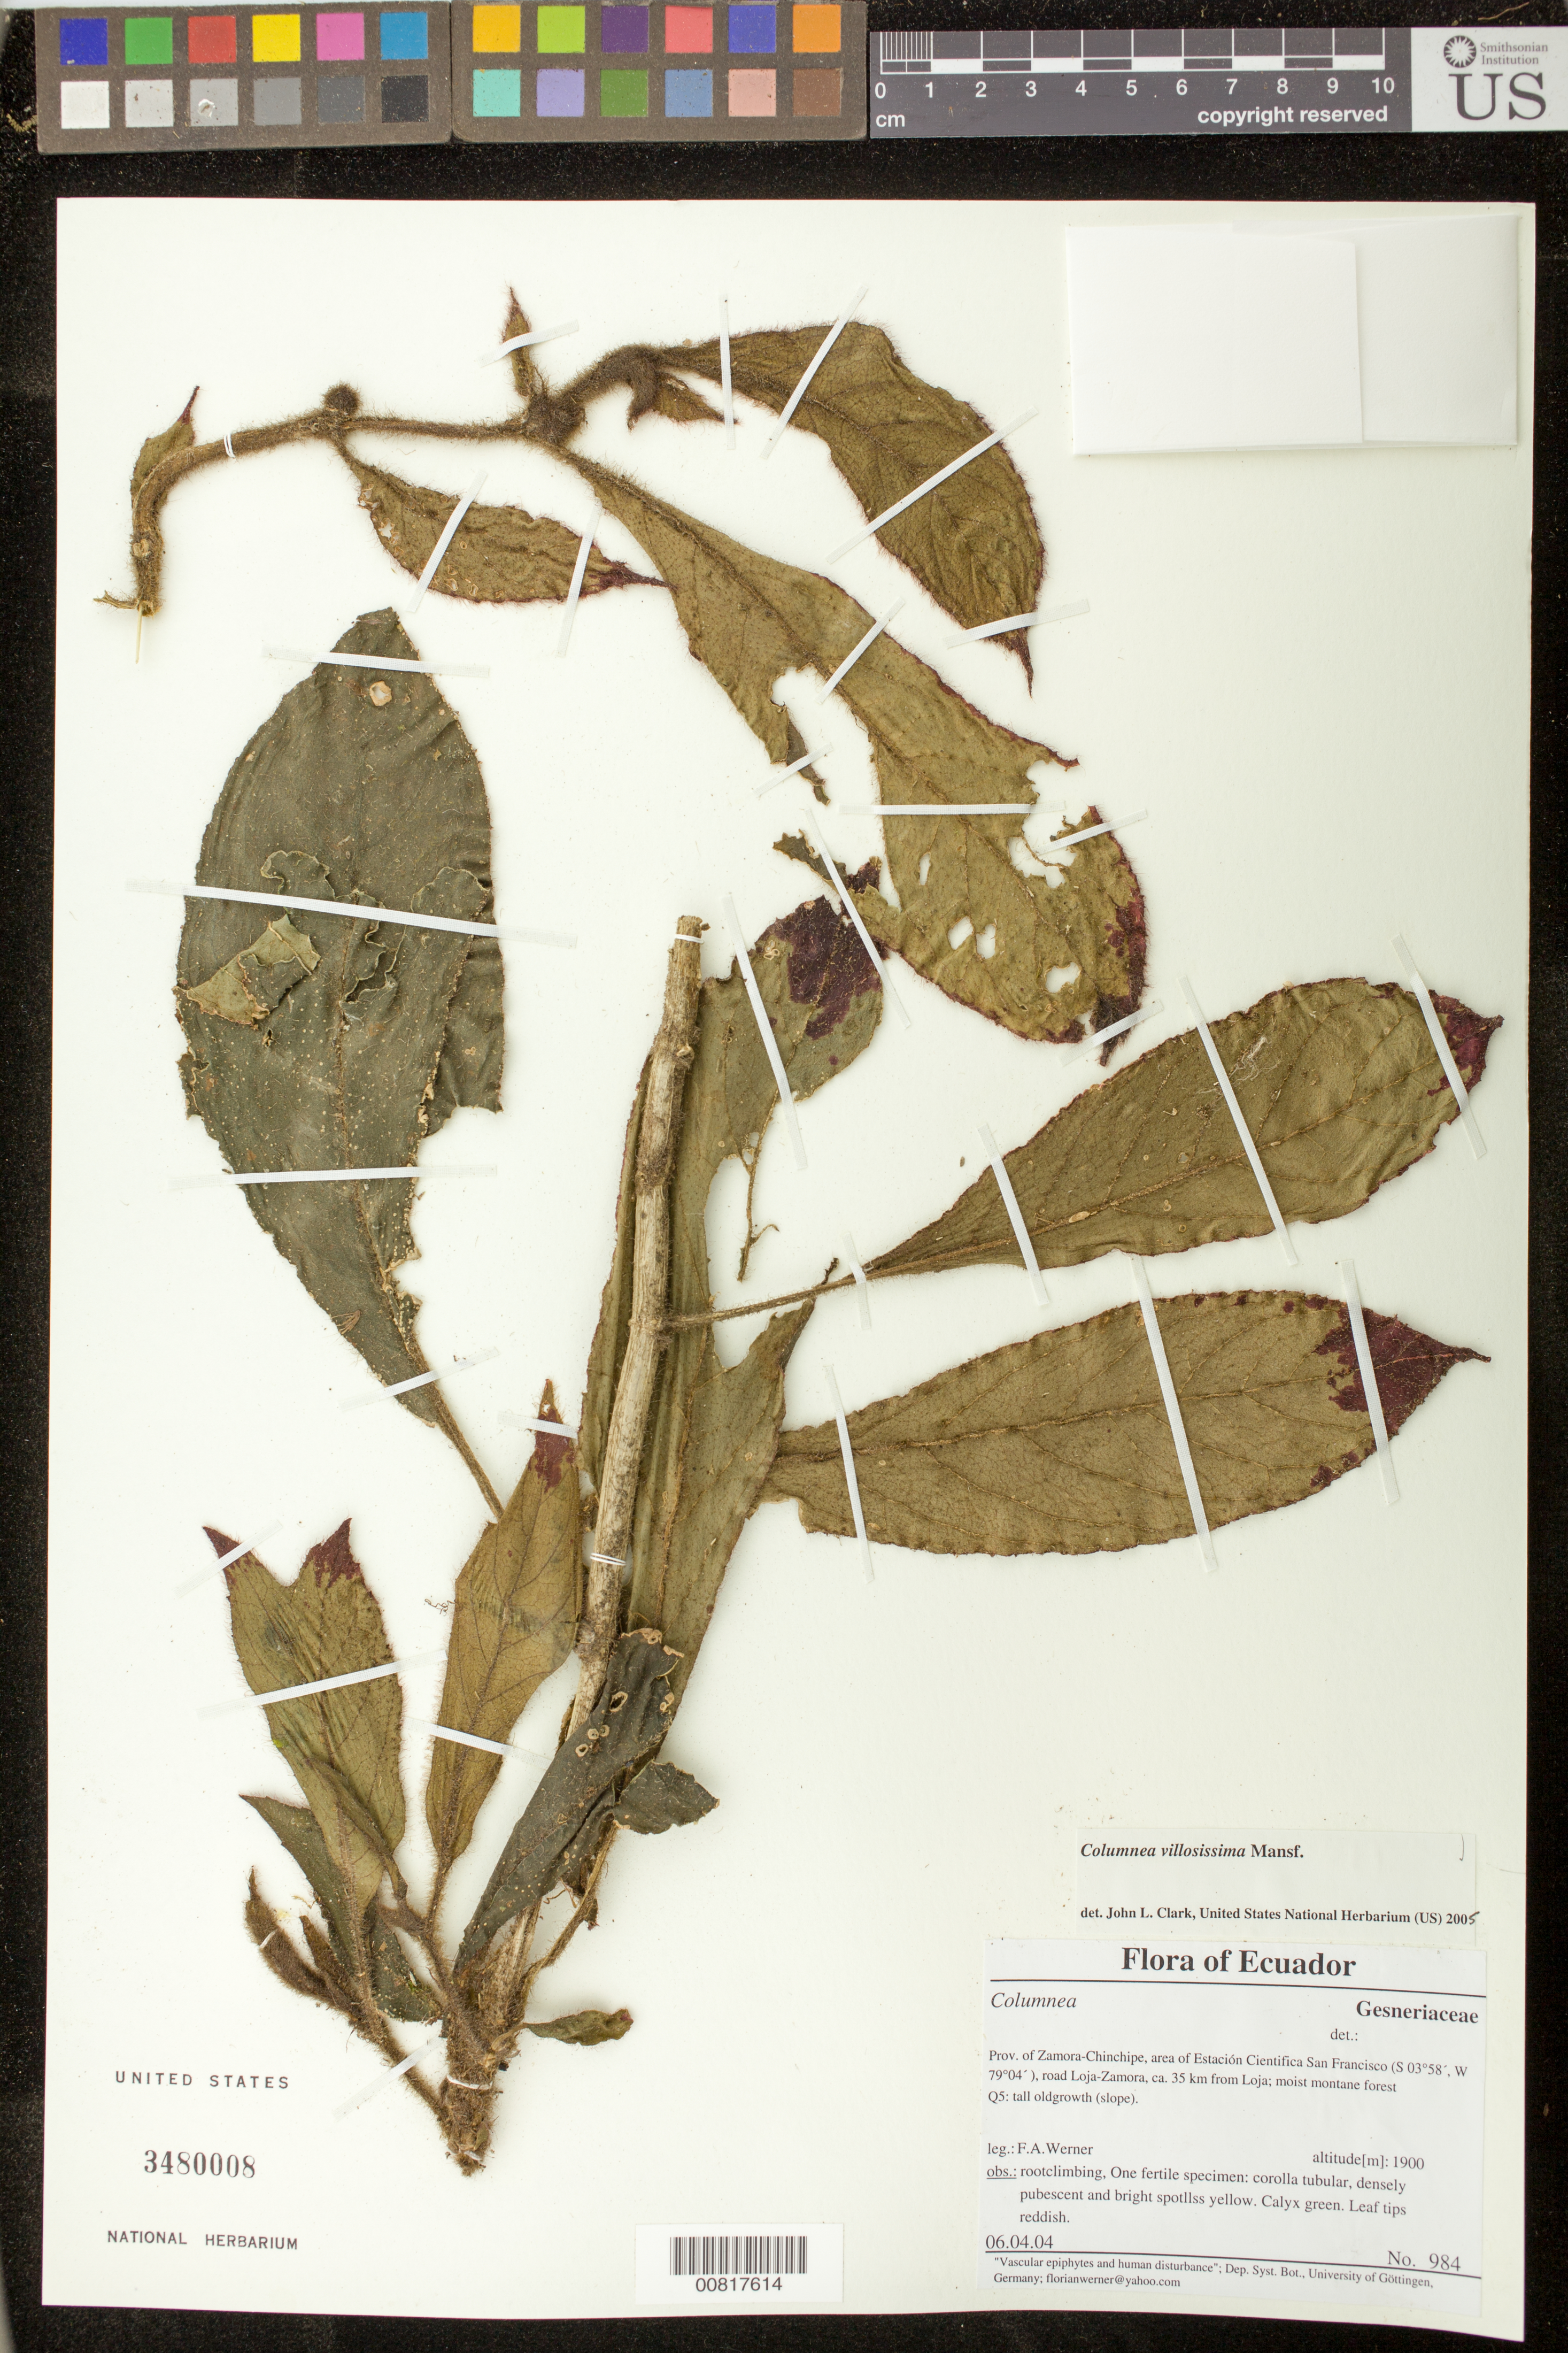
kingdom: Plantae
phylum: Tracheophyta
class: Magnoliopsida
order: Lamiales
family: Gesneriaceae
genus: Columnea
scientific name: Columnea villosissima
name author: Mansf.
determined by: Clark, J. L., (SEL), The Marie Selby Botanical Garden (UNITED STATES)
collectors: F. Werner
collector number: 984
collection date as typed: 06 Apr 2004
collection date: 2004-04-06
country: Ecuador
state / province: Zamora-Chinchipe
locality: Area of Estación Cientifica San Francisco, road Loja-Zamora, ca. 35 km from Loja.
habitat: Moist montane forest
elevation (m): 1900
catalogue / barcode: US 3480008